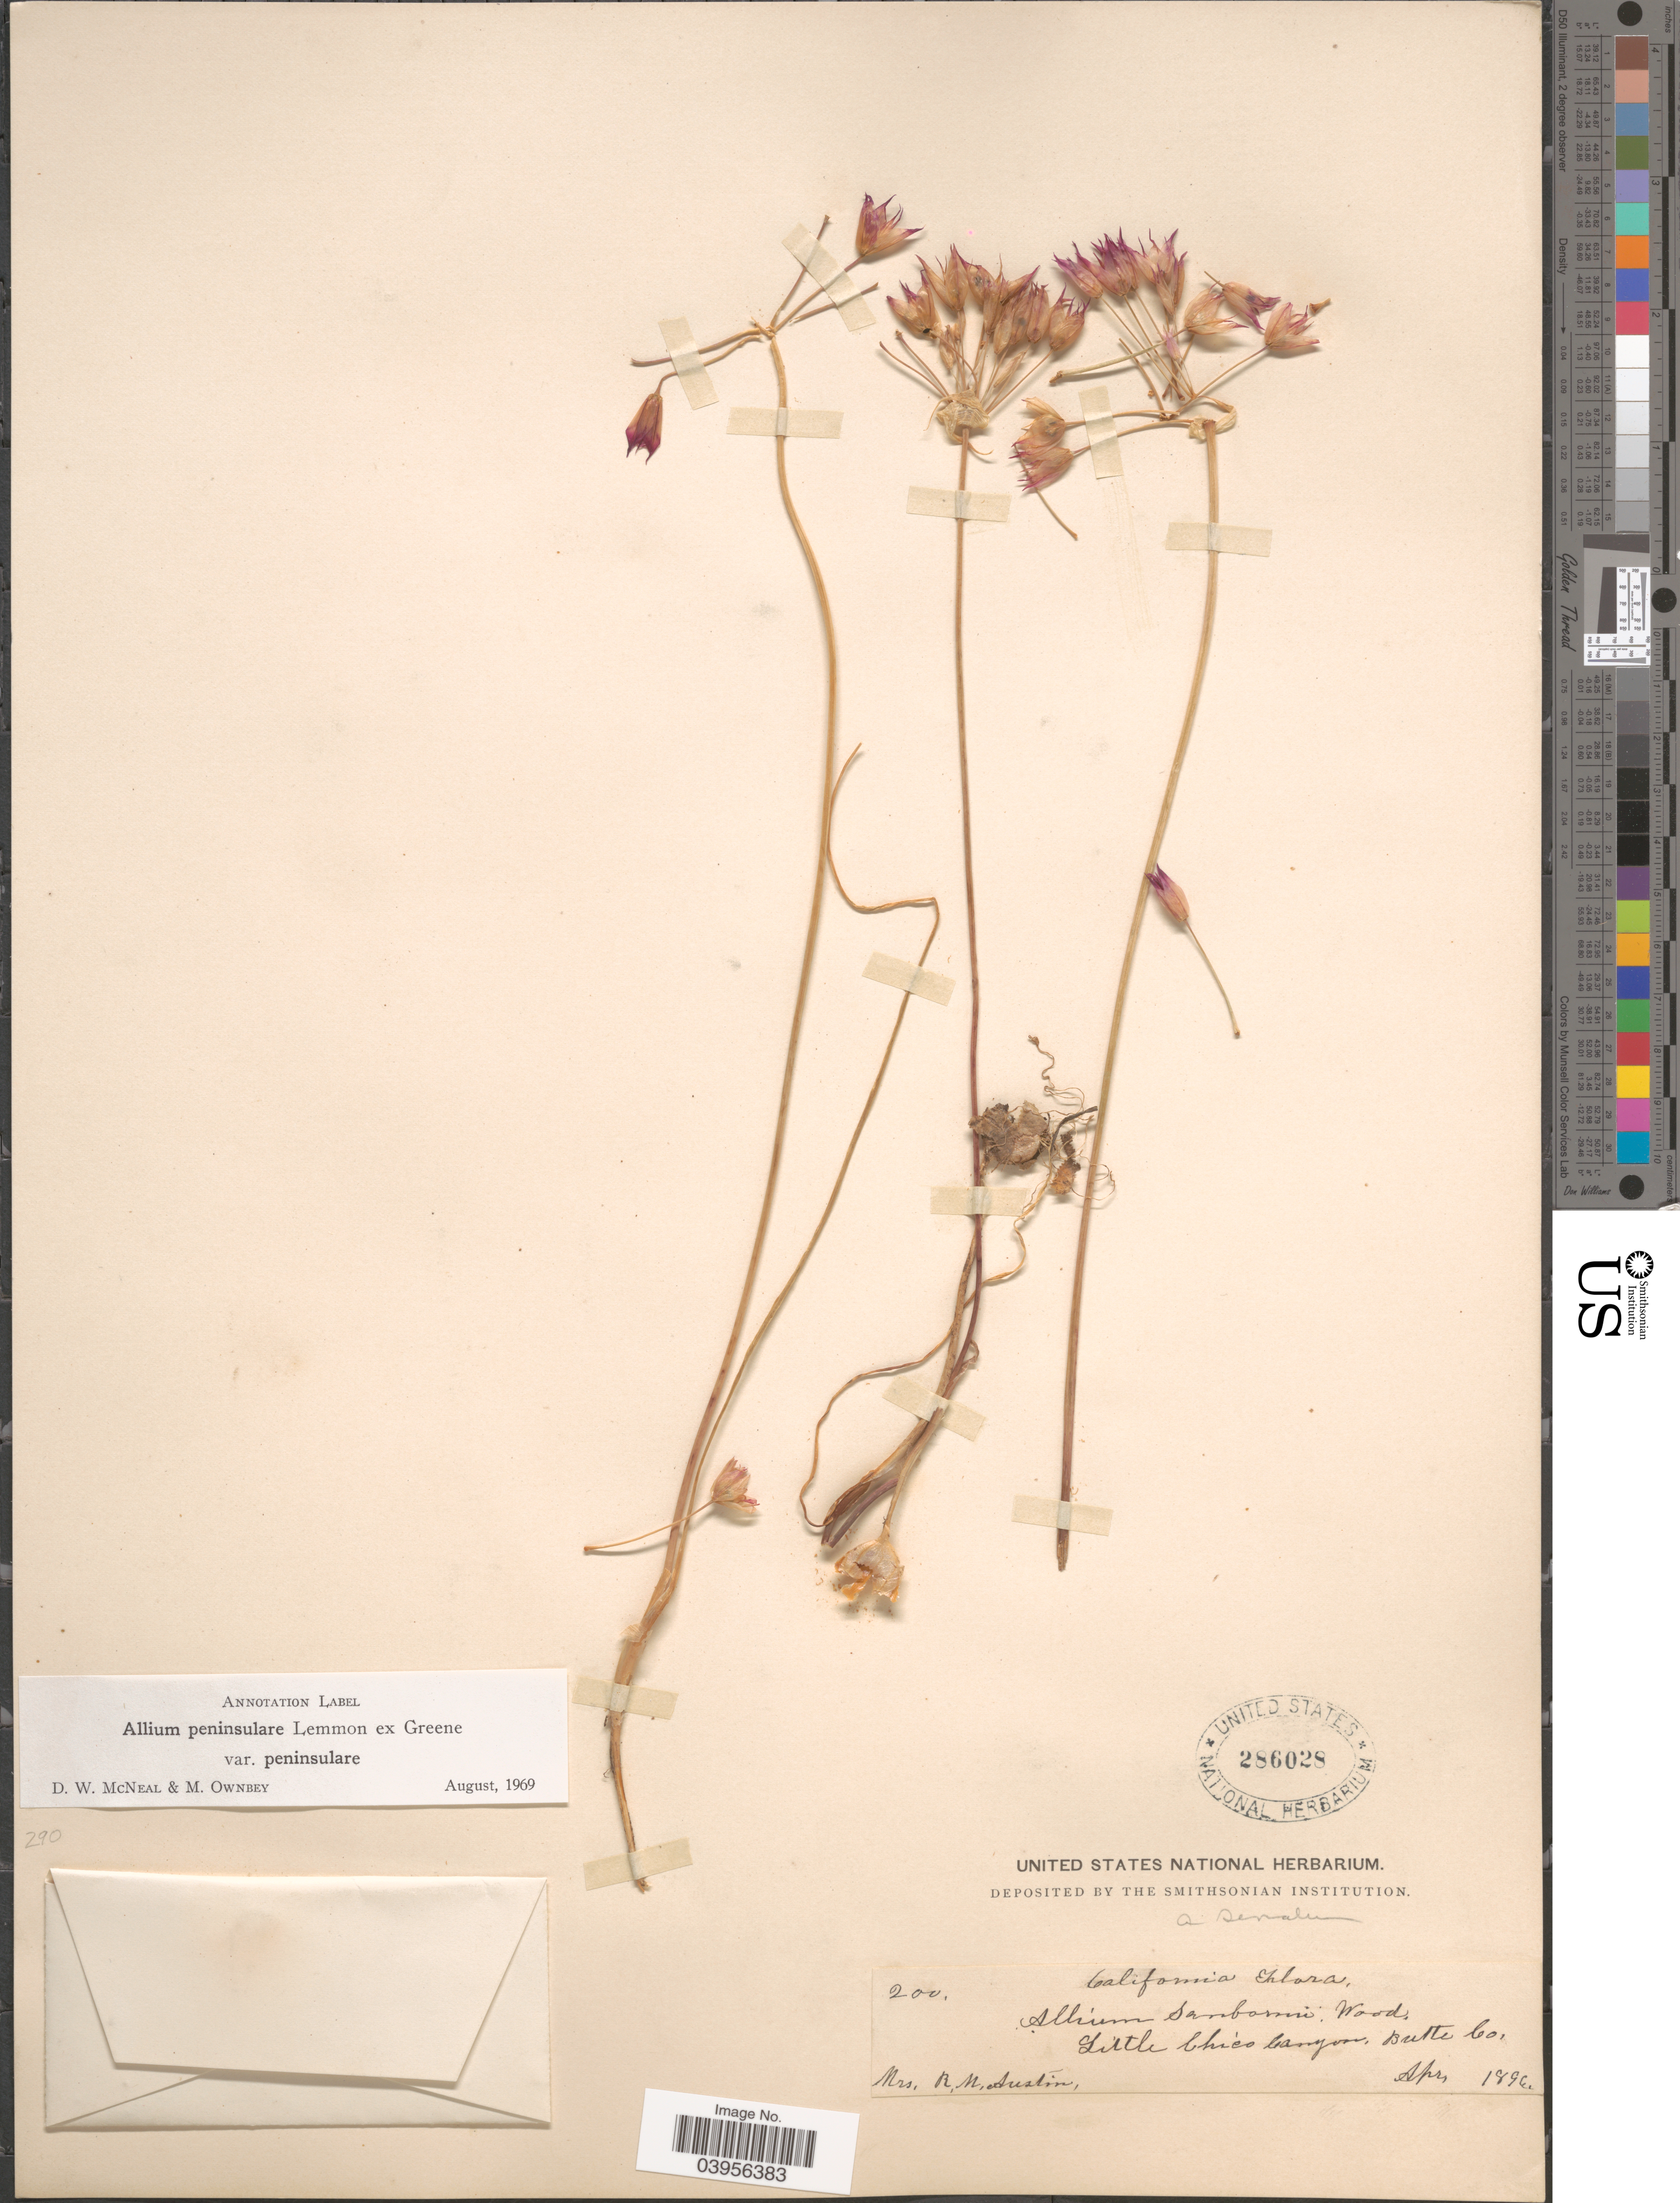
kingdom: Plantae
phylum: Tracheophyta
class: Liliopsida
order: Asparagales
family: Amaryllidaceae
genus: Allium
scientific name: Allium peninsulare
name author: Lemmon ex Greene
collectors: R. Austin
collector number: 200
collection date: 1896-04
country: United States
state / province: California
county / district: Butte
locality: Little Chico Canyon, Butte Co.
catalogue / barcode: US 286028